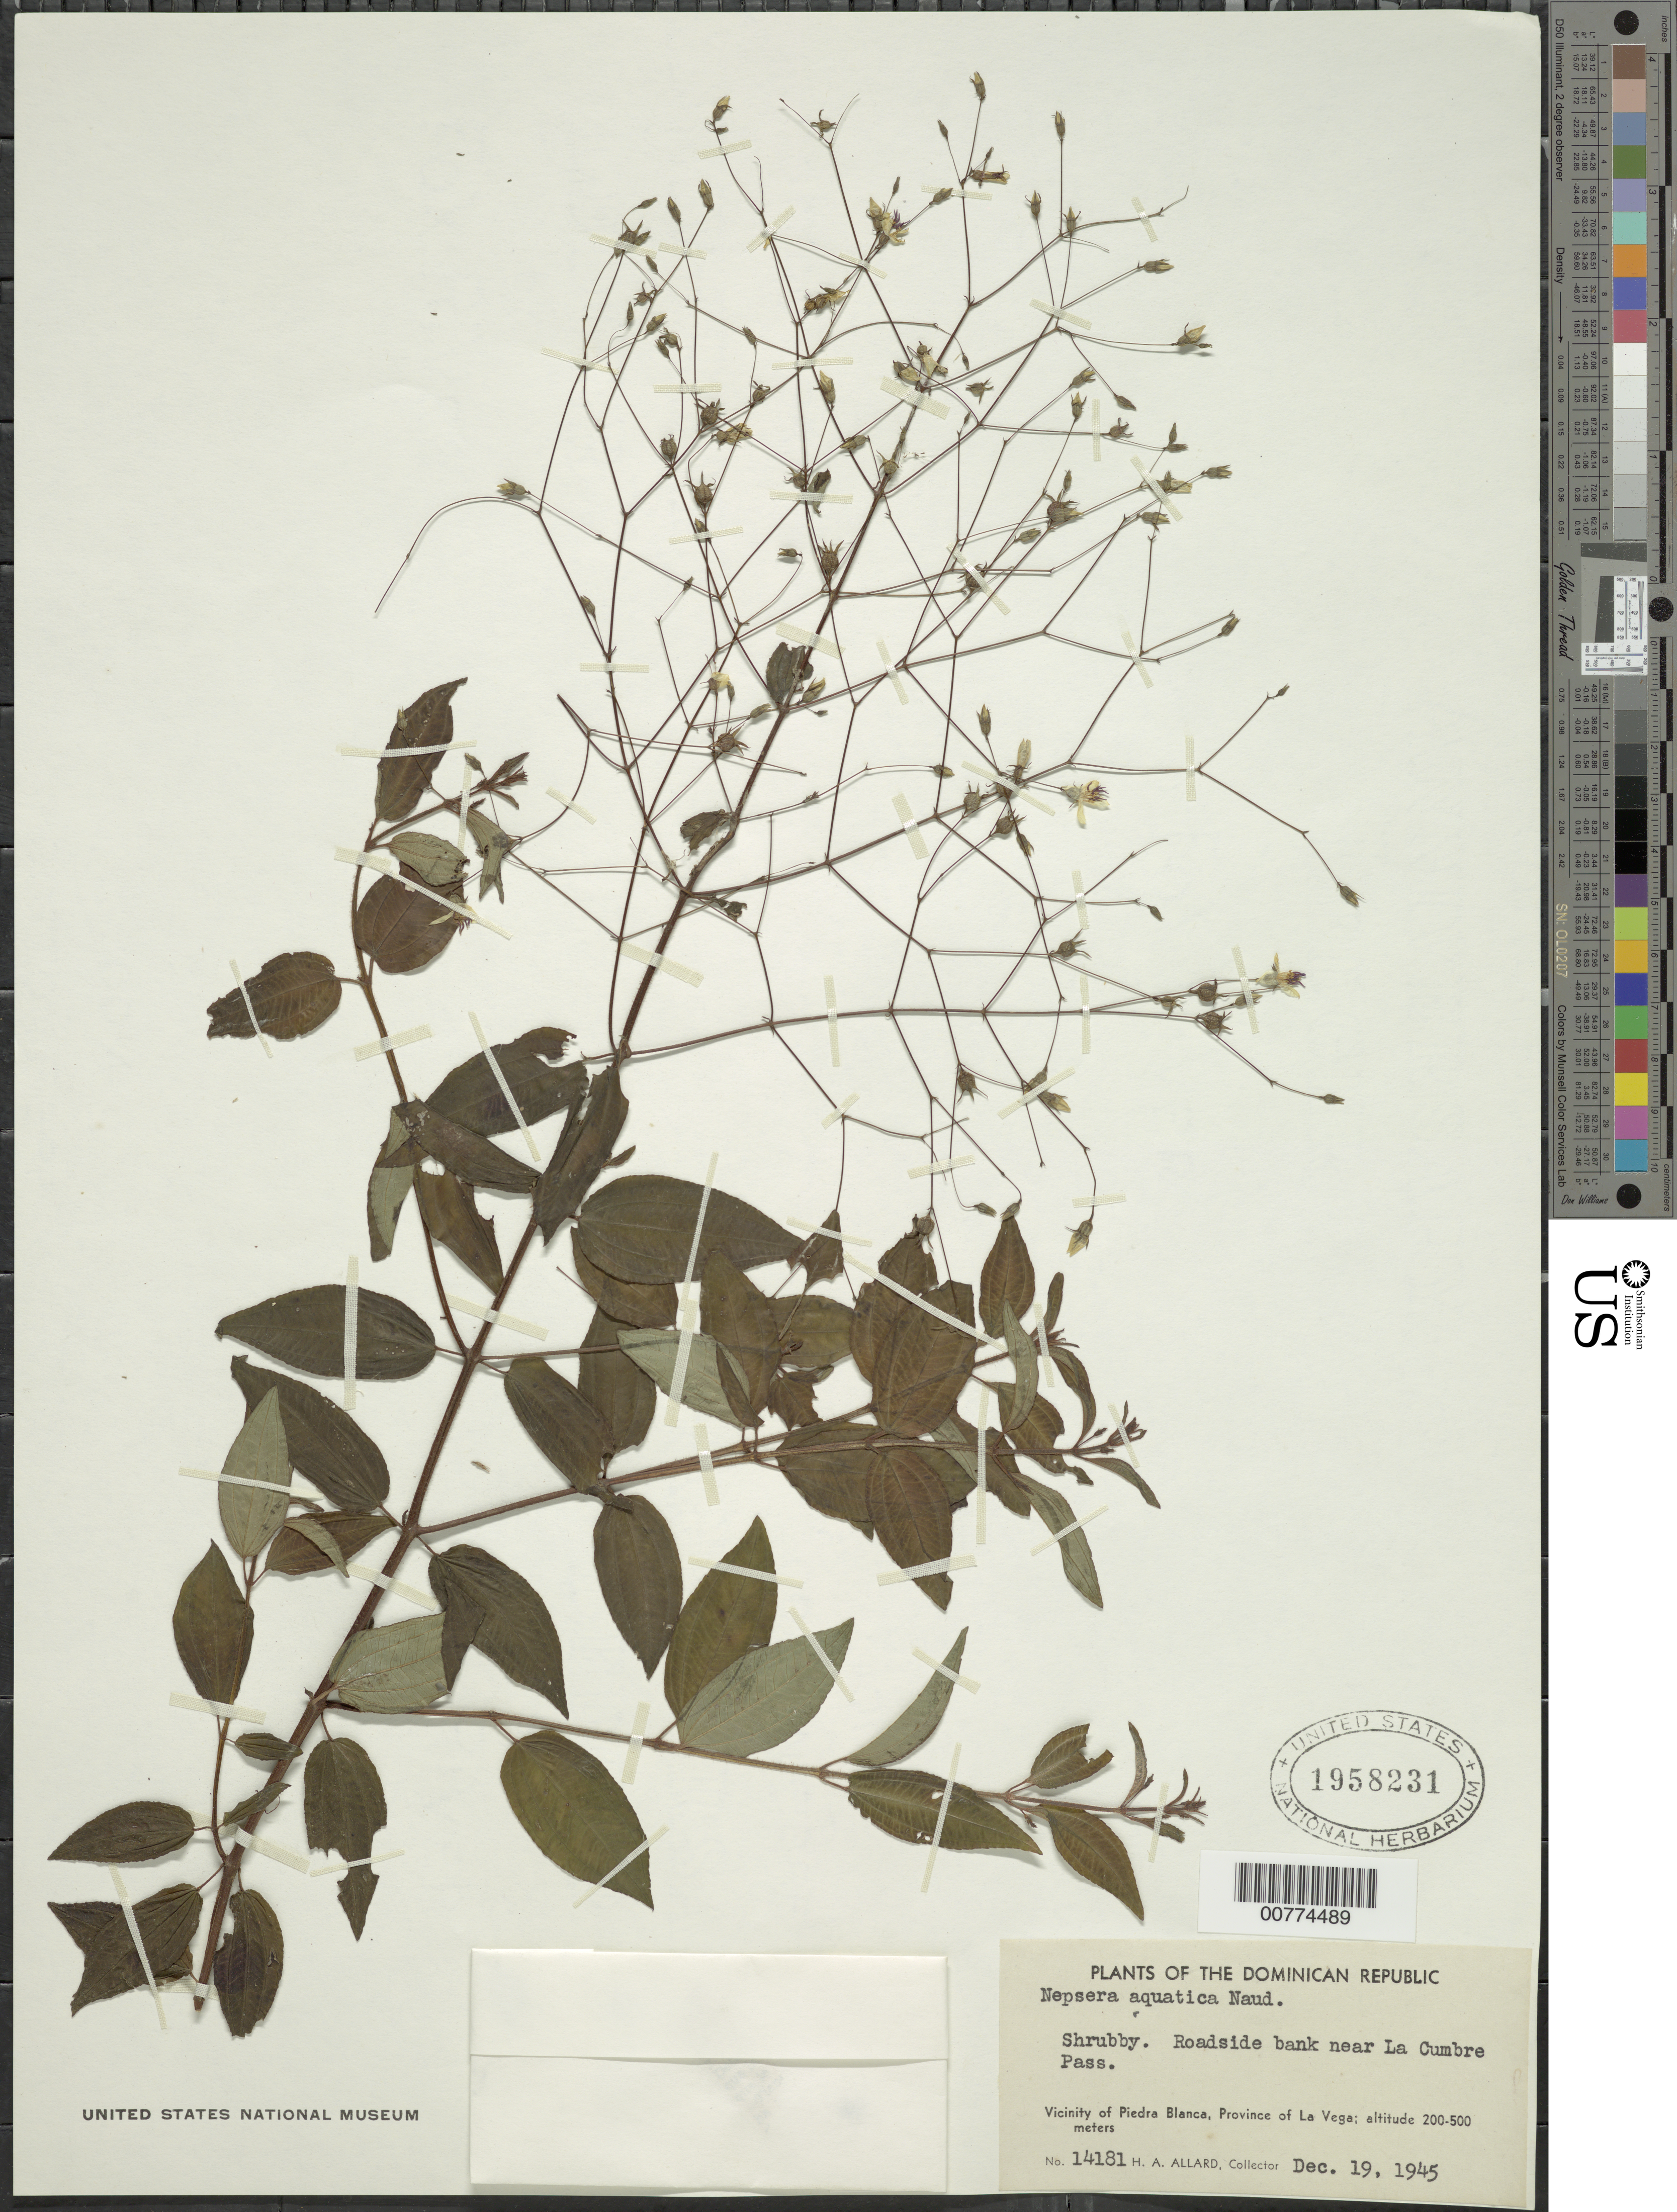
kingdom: Plantae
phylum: Tracheophyta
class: Magnoliopsida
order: Myrtales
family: Melastomataceae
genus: Nepsera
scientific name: Nepsera aquatica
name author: (Aubl.) Naudin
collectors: H. A. Allard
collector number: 14181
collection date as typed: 19 Dec 1945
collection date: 1945-12-19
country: Dominican Republic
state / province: La Vega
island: Hispaniola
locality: Vicinity of Piedra Blanca, near La Cumbre Pass.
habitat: Roadside bank.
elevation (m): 200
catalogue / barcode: US 1958231